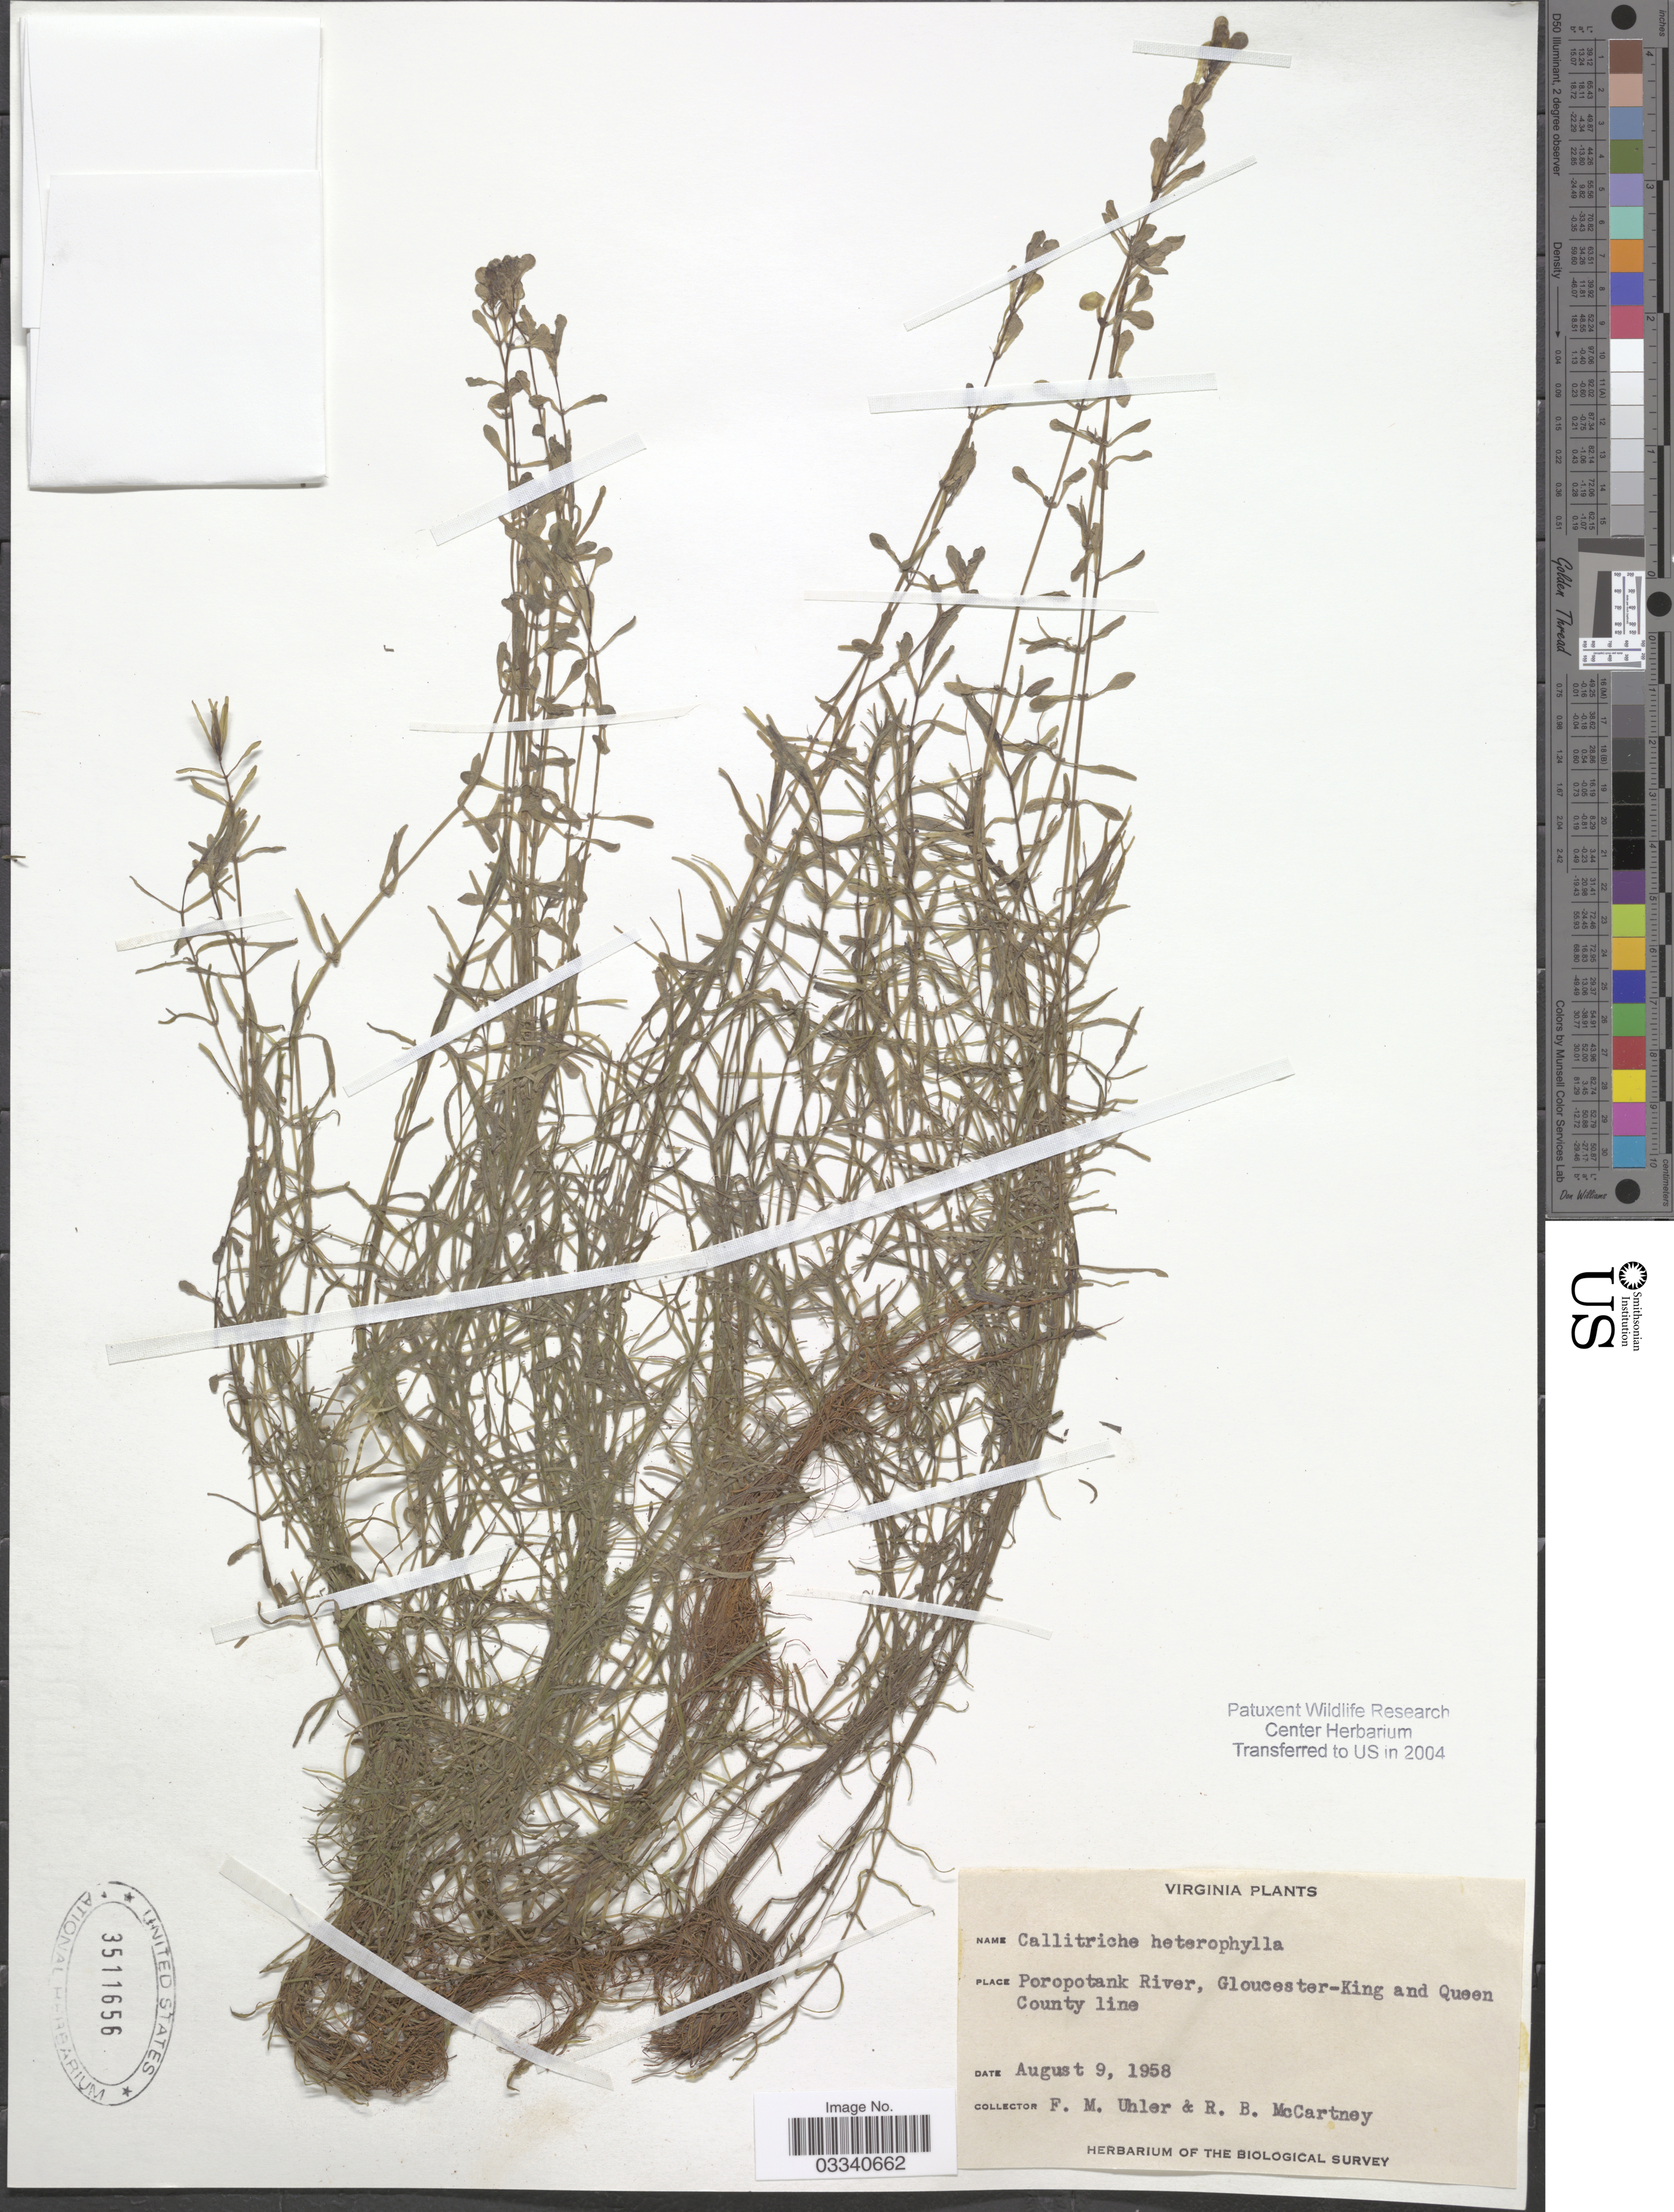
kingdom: Plantae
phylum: Tracheophyta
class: Magnoliopsida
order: Lamiales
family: Plantaginaceae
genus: Callitriche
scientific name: Callitriche heterophylla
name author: Pursh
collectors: F. M. Uhler & R. B. McCartney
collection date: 1958-08-09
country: United States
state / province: Virginia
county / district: Gloucester / King and Queen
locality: Poropotank River, Gloucester-King and Queen County line.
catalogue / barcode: US 3511656